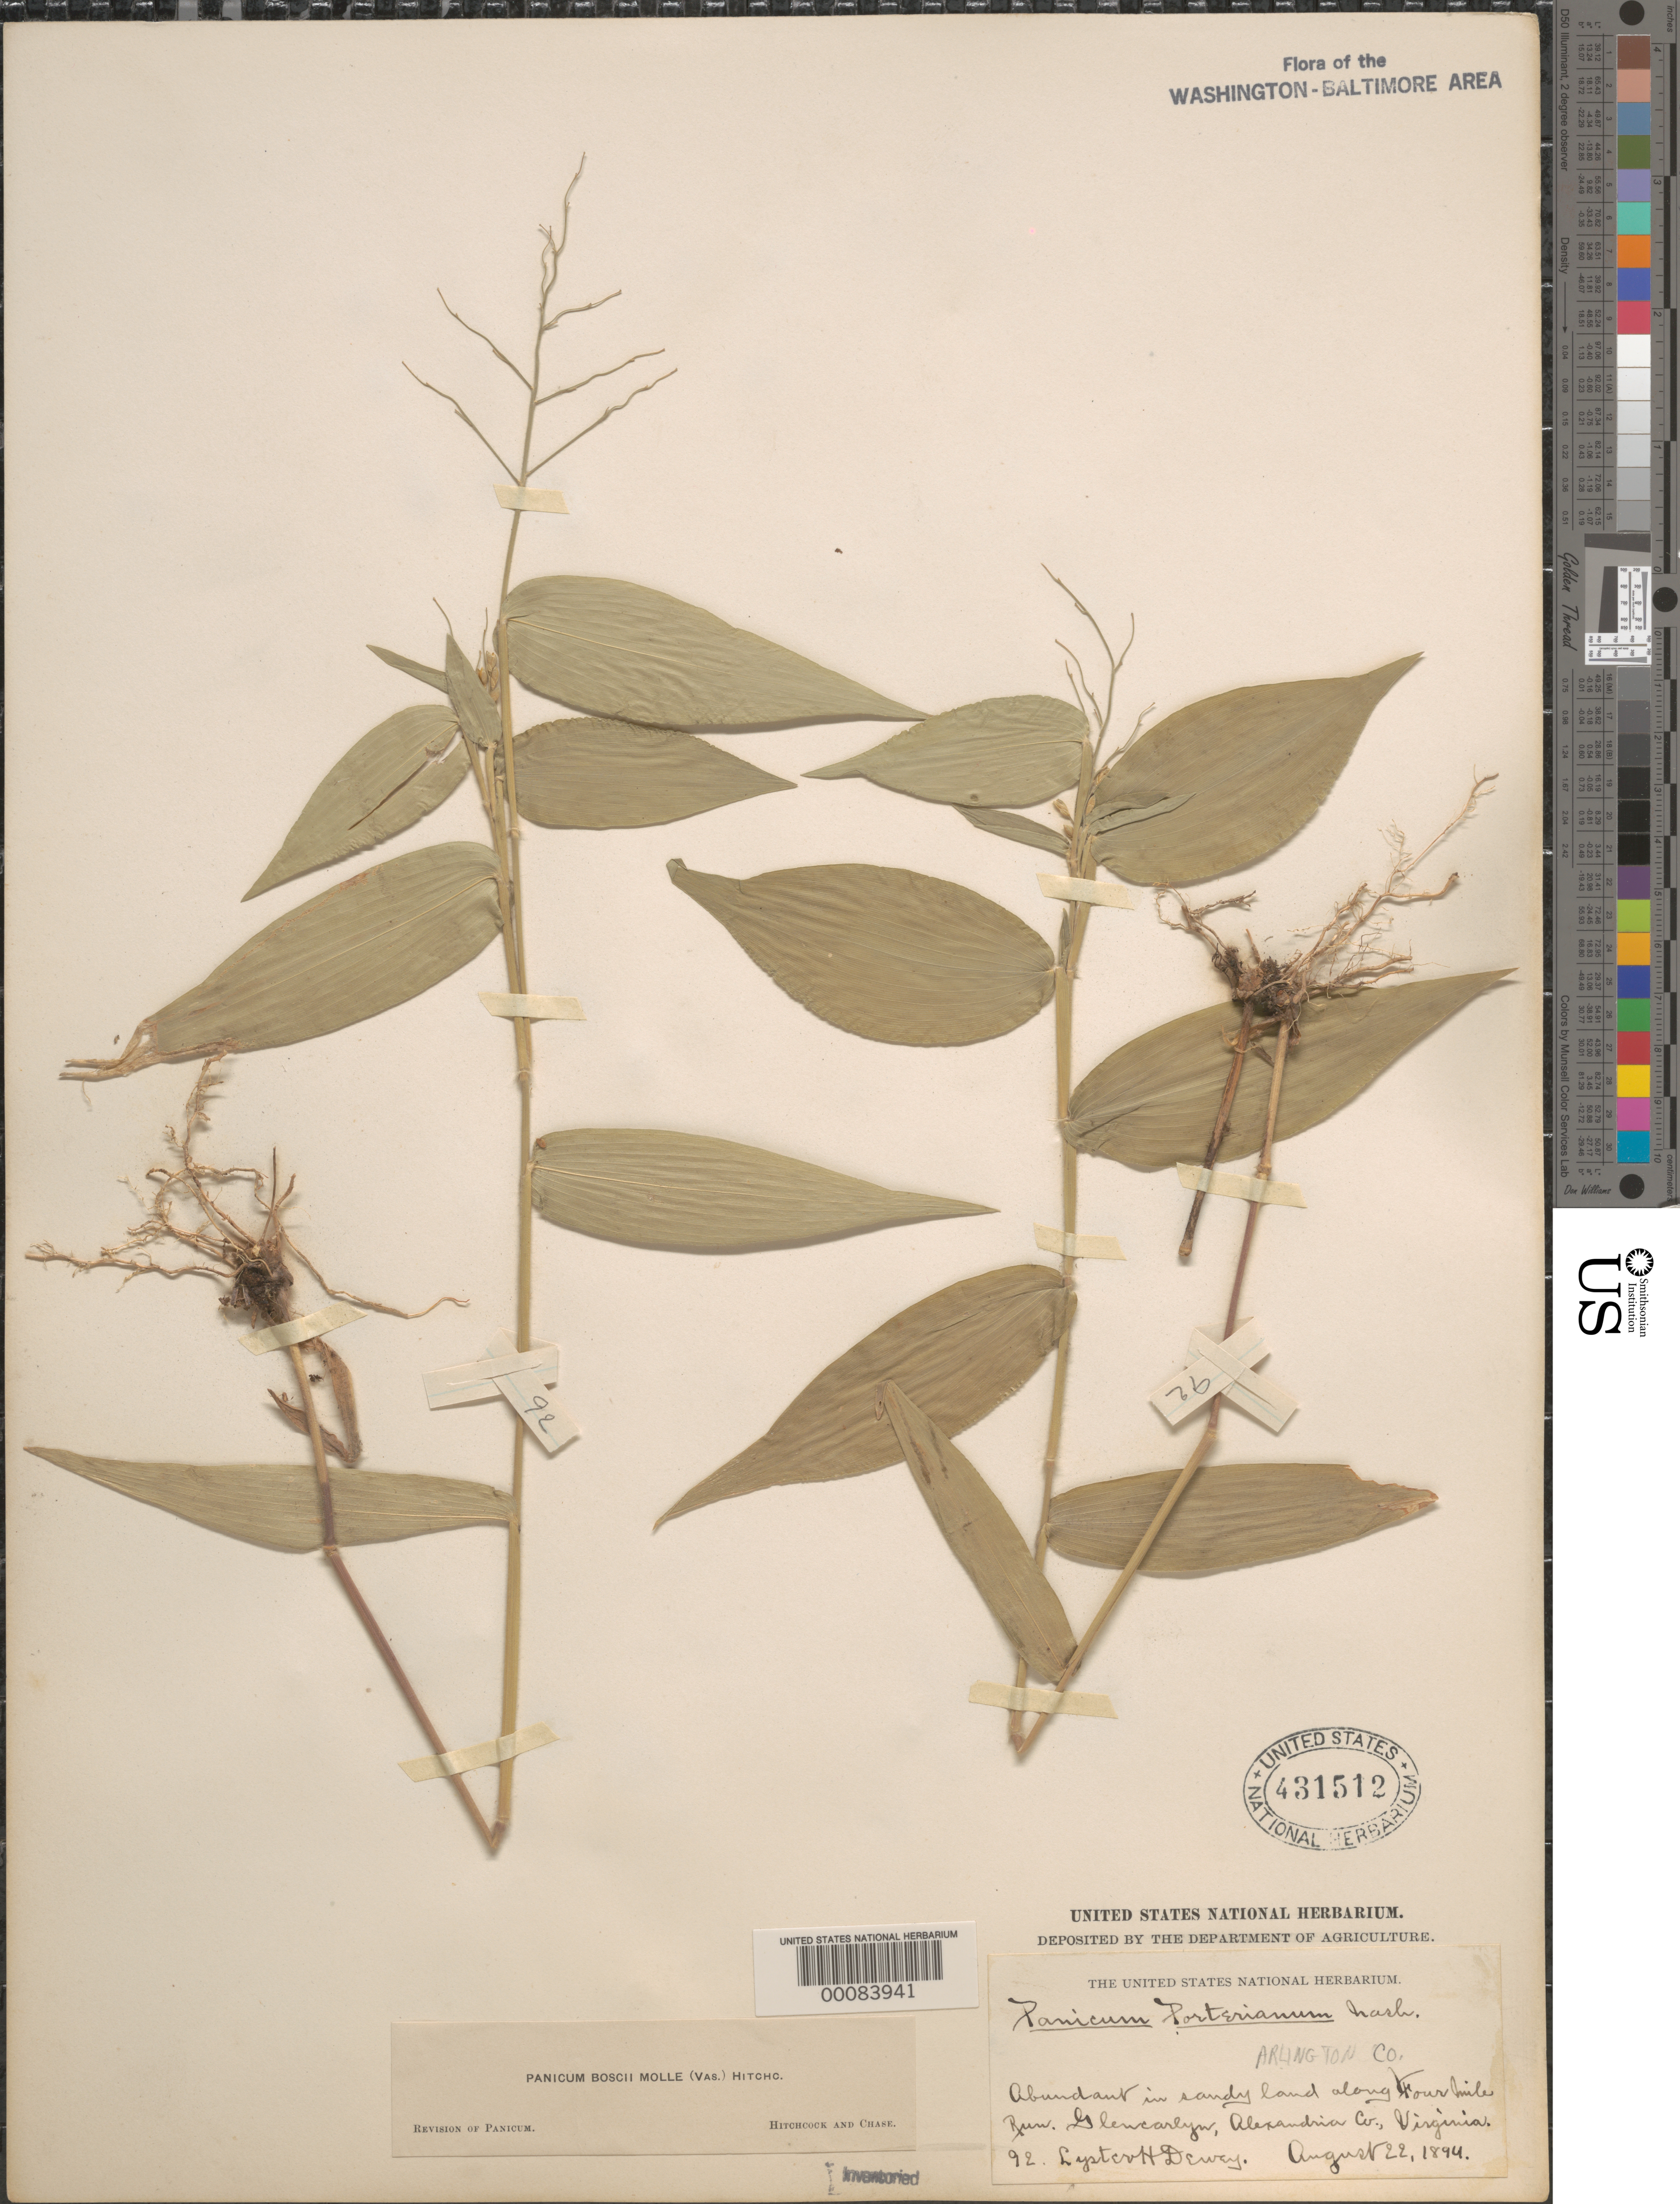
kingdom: Plantae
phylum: Tracheophyta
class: Liliopsida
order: Poales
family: Poaceae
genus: Dichanthelium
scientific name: Dichanthelium boscii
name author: (Poir.) Gould & C.A. Clark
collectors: L. H. Dewey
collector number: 92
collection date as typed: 22 Aug 1894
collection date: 1894-08-22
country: United States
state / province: Virginia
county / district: Arlington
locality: Four Mile Run, Glencarlyn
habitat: Sandy soil, trailside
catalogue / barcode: US 431512